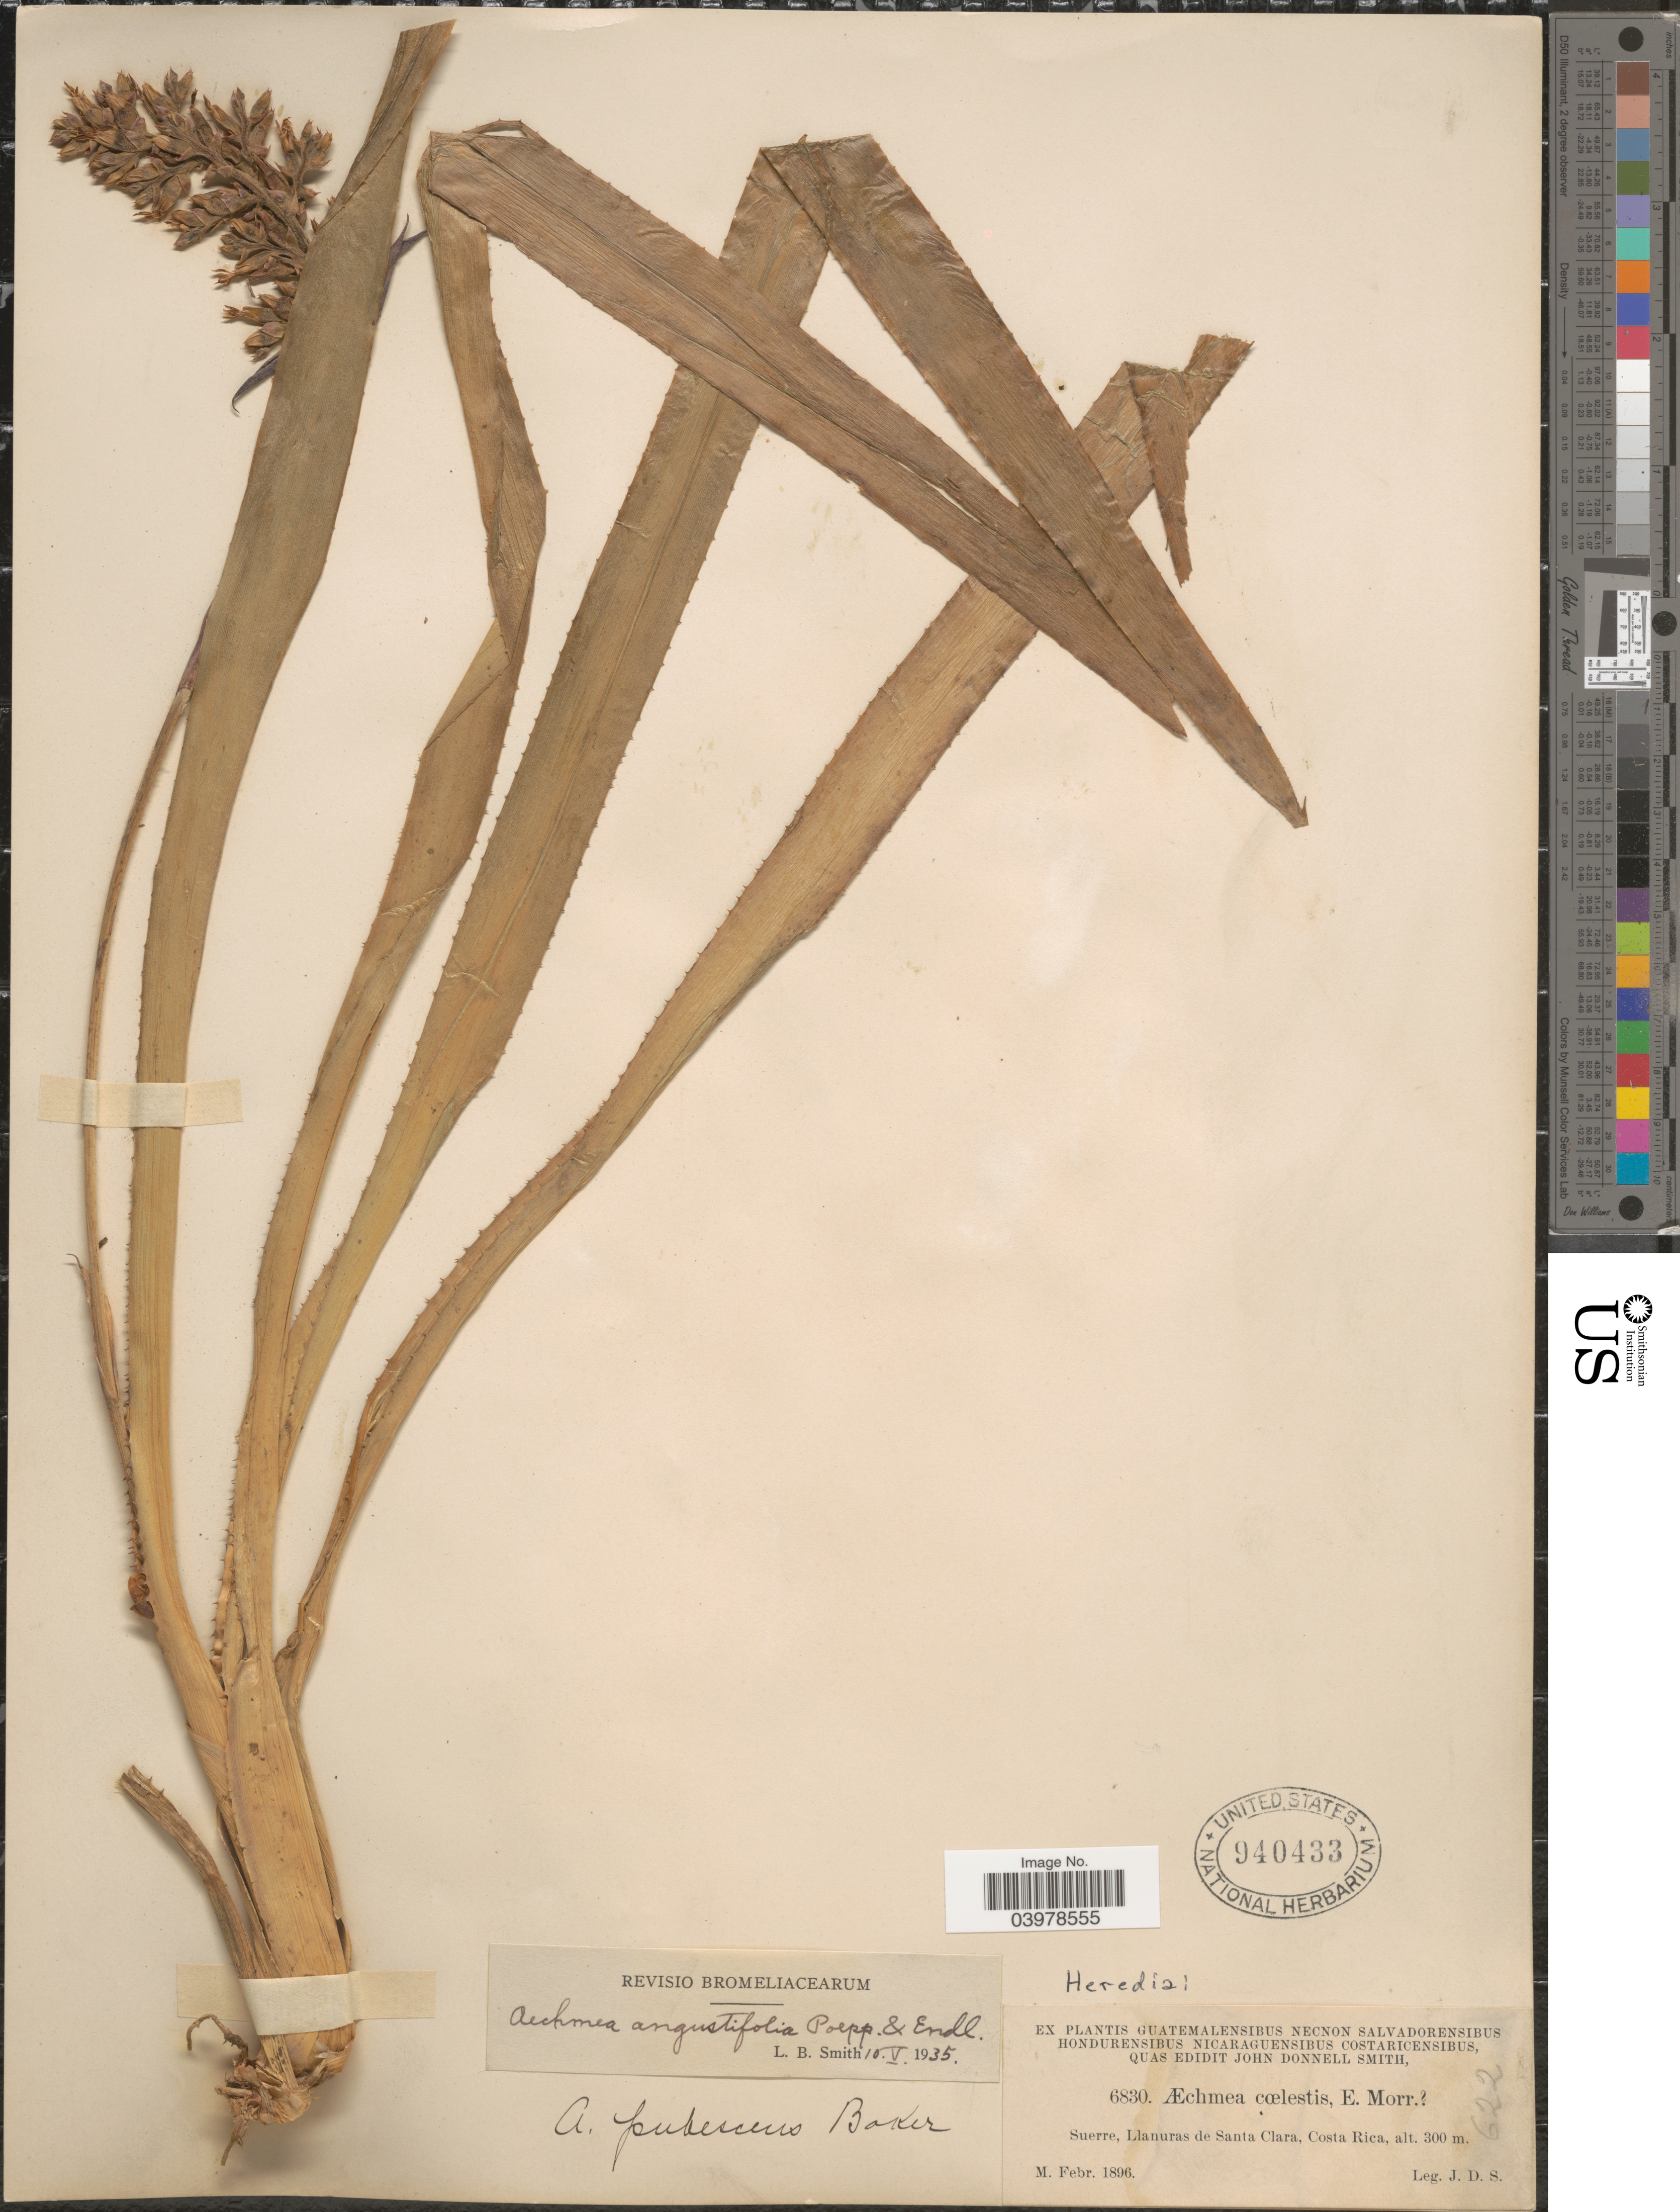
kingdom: Plantae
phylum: Tracheophyta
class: Liliopsida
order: Poales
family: Bromeliaceae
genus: Aechmea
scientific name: Aechmea angustifolia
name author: Poepp. & Endl.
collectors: J. Donnell Smith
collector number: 6830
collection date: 1896-02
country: Costa Rica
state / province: Heredia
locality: Suerre, Llanuras de Santa Clara.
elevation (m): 300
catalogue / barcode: US 940433